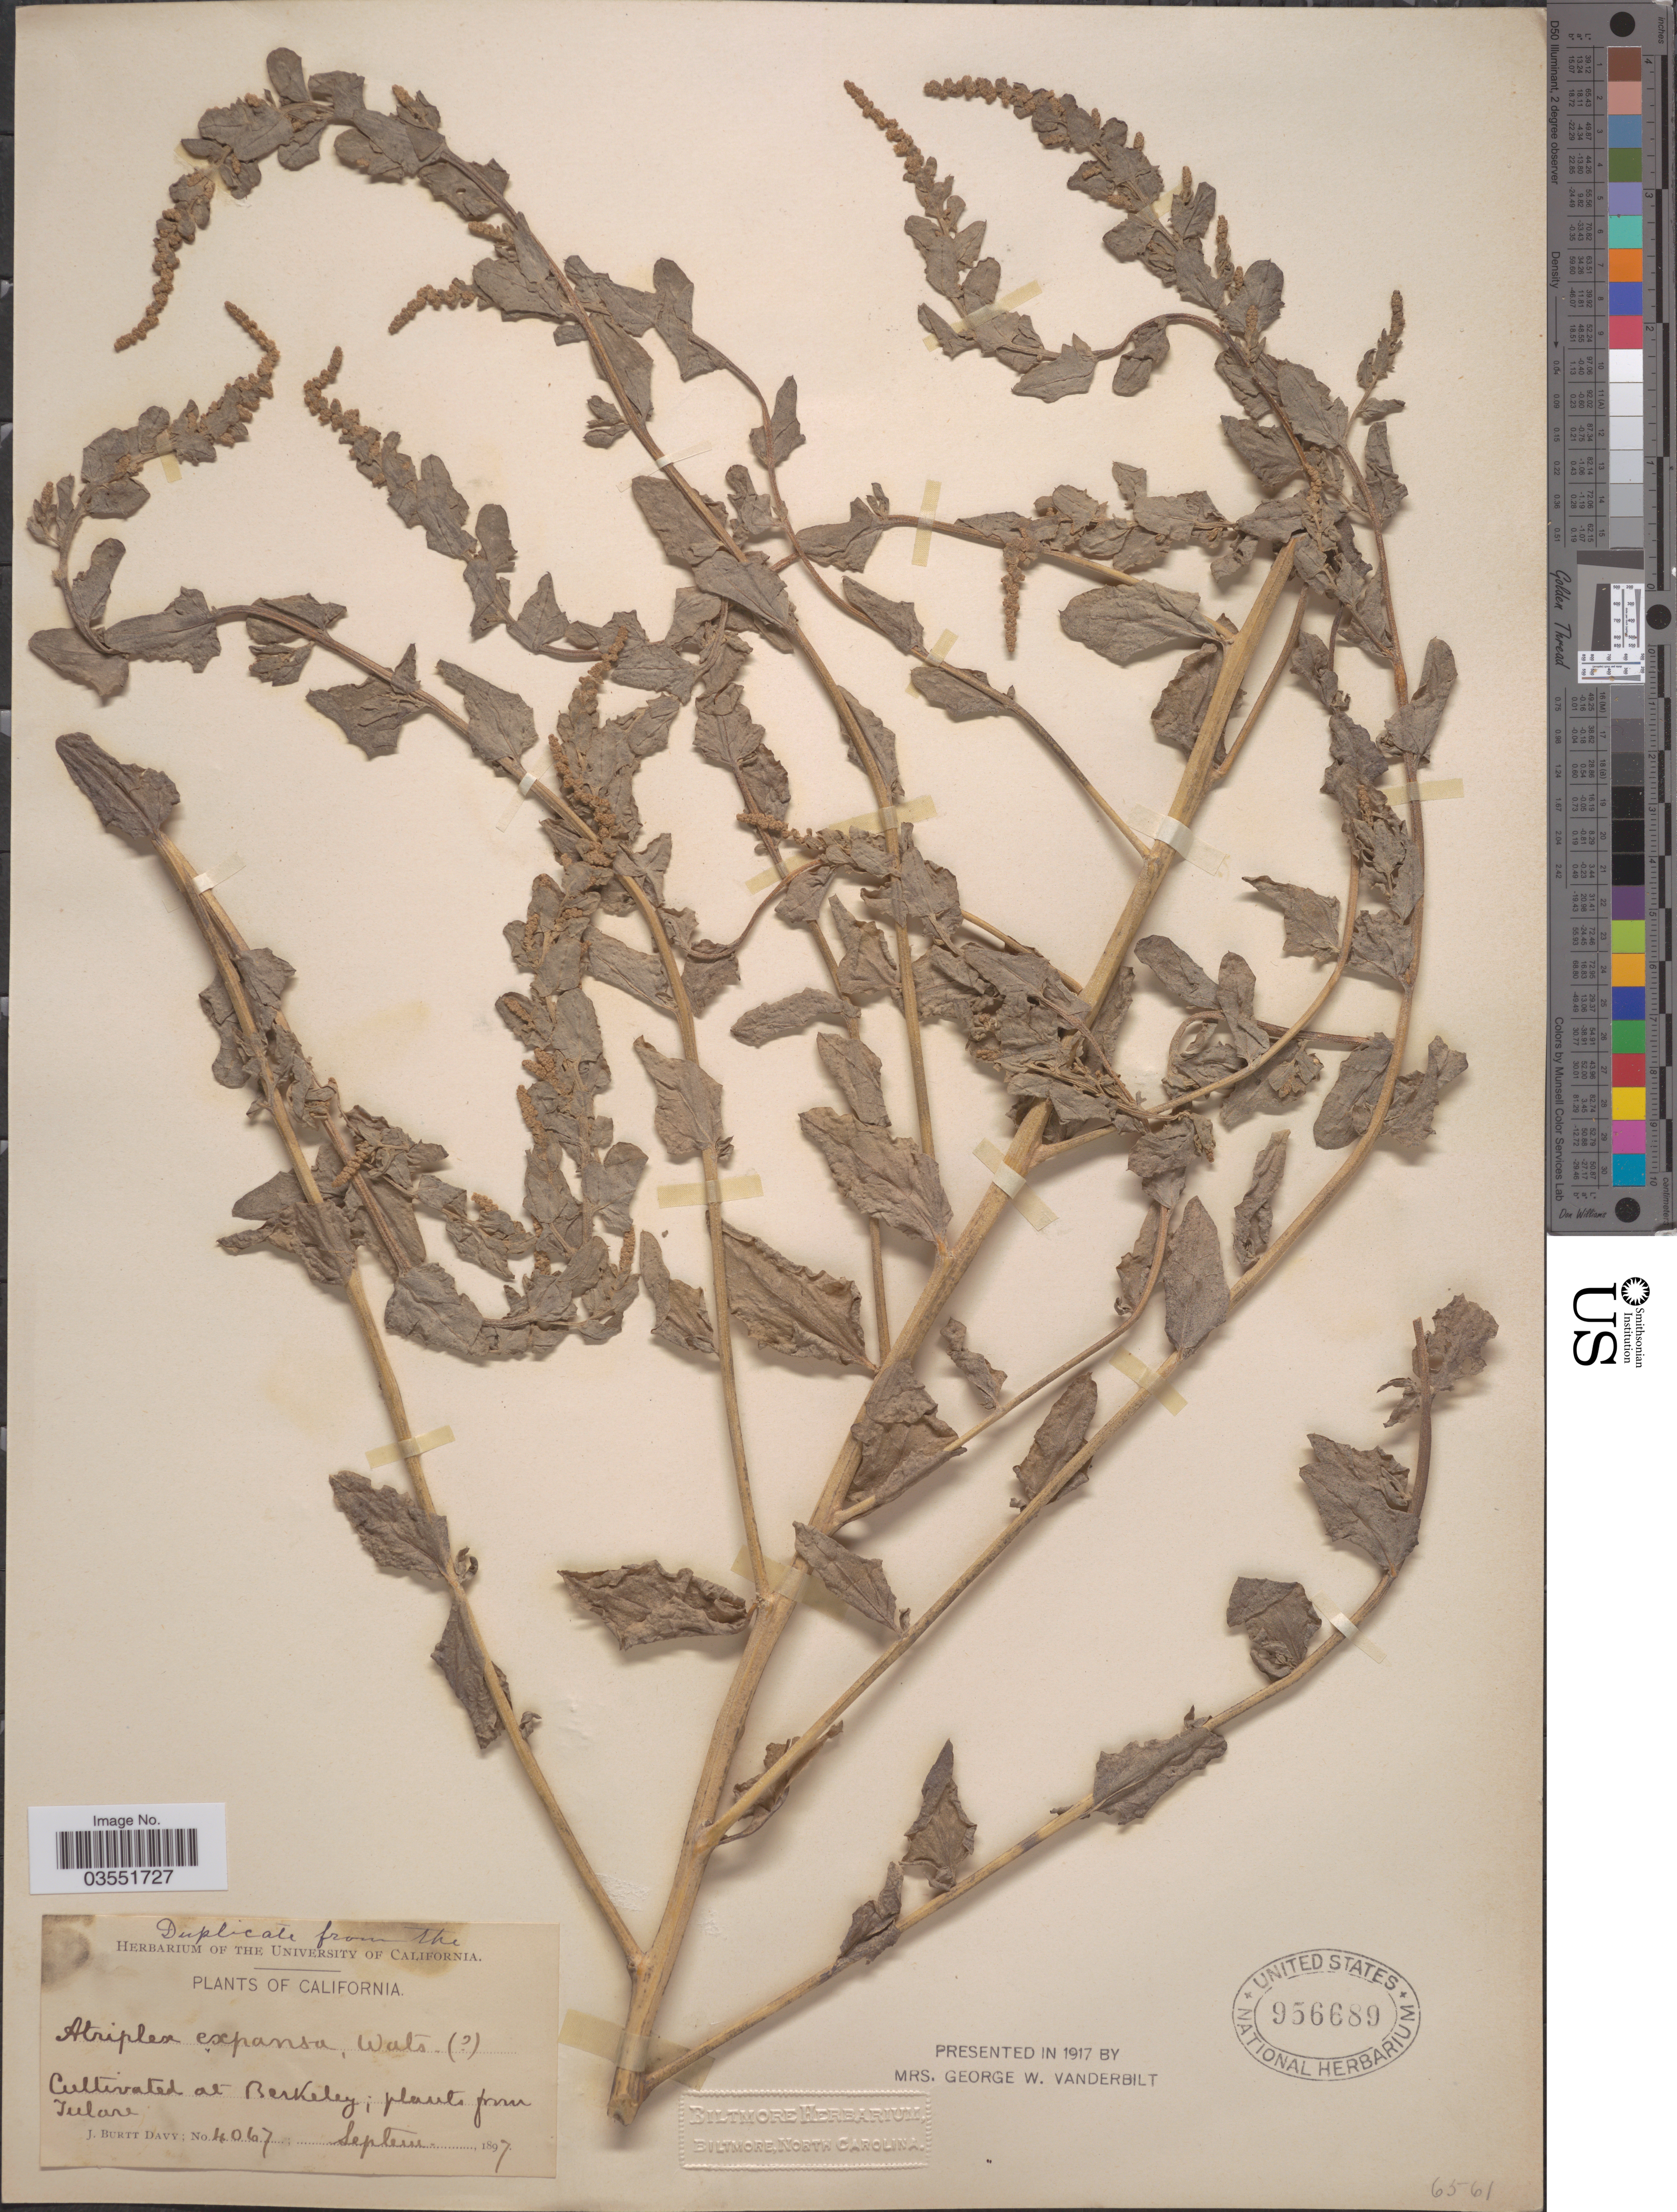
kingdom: Plantae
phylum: Tracheophyta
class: Magnoliopsida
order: Caryophyllales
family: Amaranthaceae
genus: Atriplex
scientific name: Atriplex expansa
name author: S. Watson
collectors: J. Burtt Davy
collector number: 4067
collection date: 1897-09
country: United States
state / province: California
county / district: Alameda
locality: At Berkeley .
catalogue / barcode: US 956689